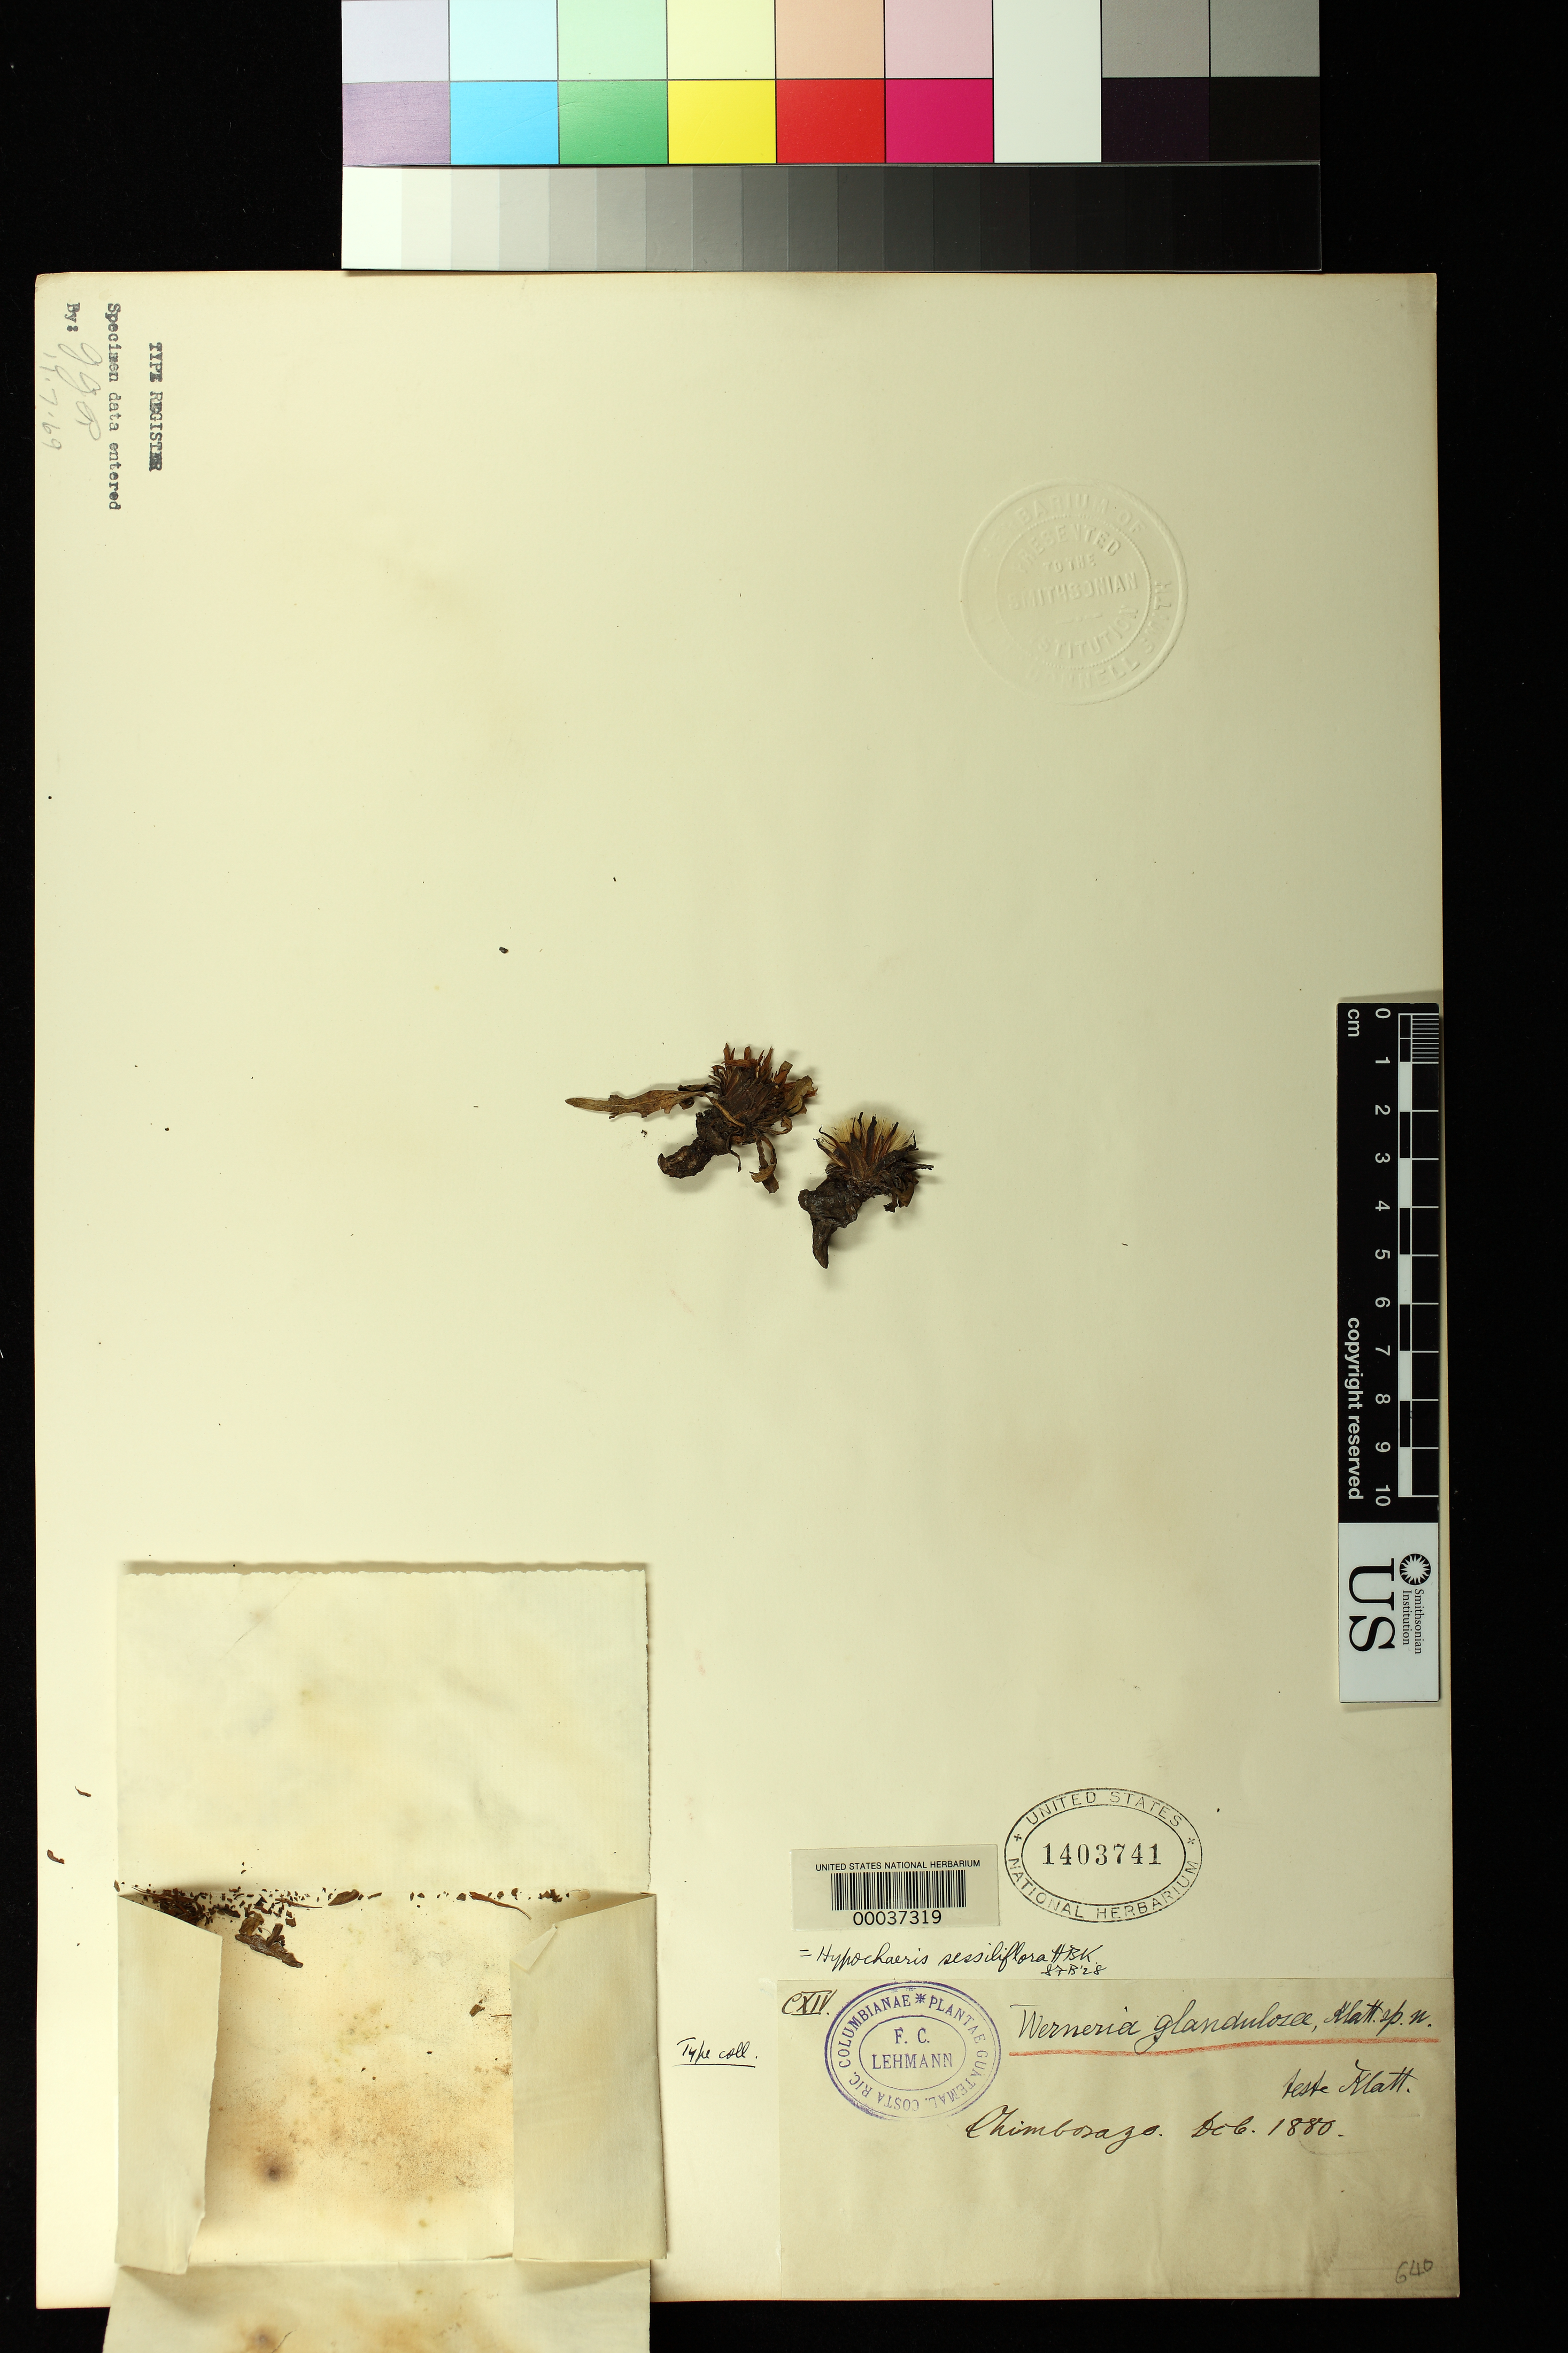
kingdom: Plantae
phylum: Tracheophyta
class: Magnoliopsida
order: Asterales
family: Asteraceae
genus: Werneria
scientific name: Werneria glandulosa Klatt, nom. illeg.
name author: Klatt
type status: Isotype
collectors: F. C. Lehmann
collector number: CXIV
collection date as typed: Dec 1880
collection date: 1880-12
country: Ecuador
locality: Chimborazo.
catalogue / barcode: US 1403741